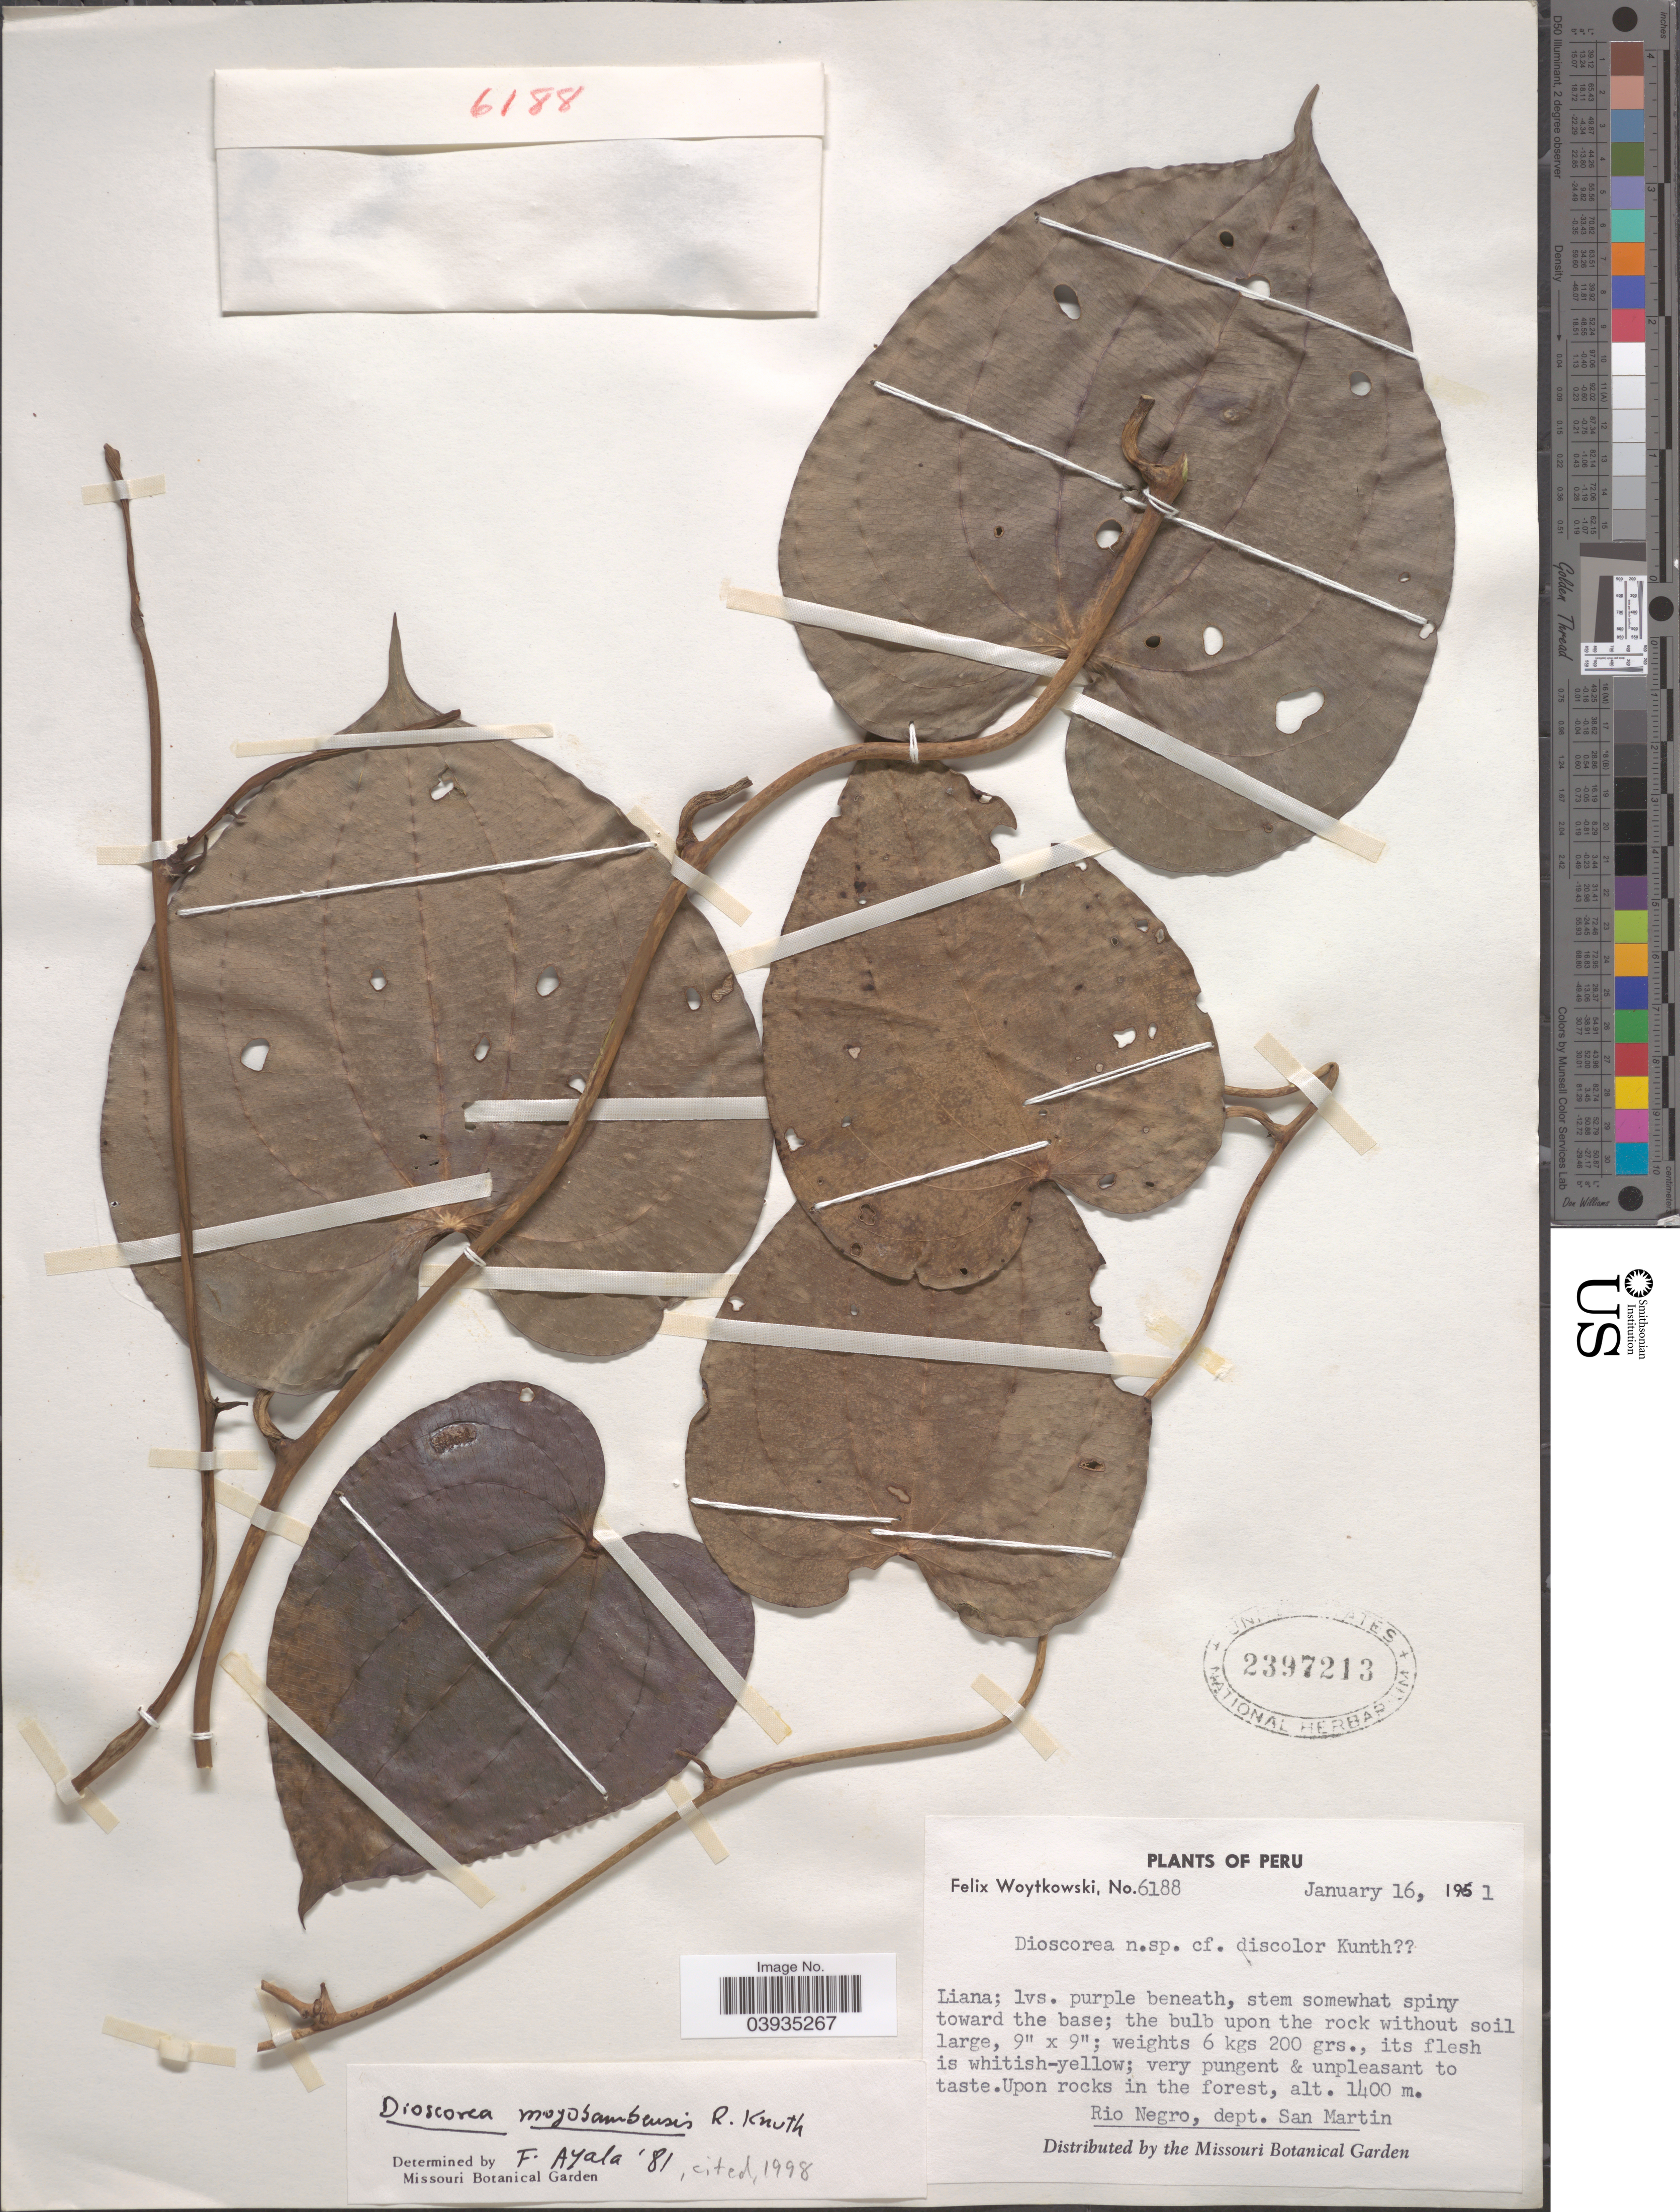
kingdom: Plantae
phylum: Tracheophyta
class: Liliopsida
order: Dioscoreales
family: Dioscoreaceae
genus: Dioscorea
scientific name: Dioscorea moyobambensis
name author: R. Knuth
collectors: F. Woytkowski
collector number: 6188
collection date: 1961-01-16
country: Peru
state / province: San Martín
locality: Rio Negro, dept. San Martin.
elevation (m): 1400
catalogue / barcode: US 2397213